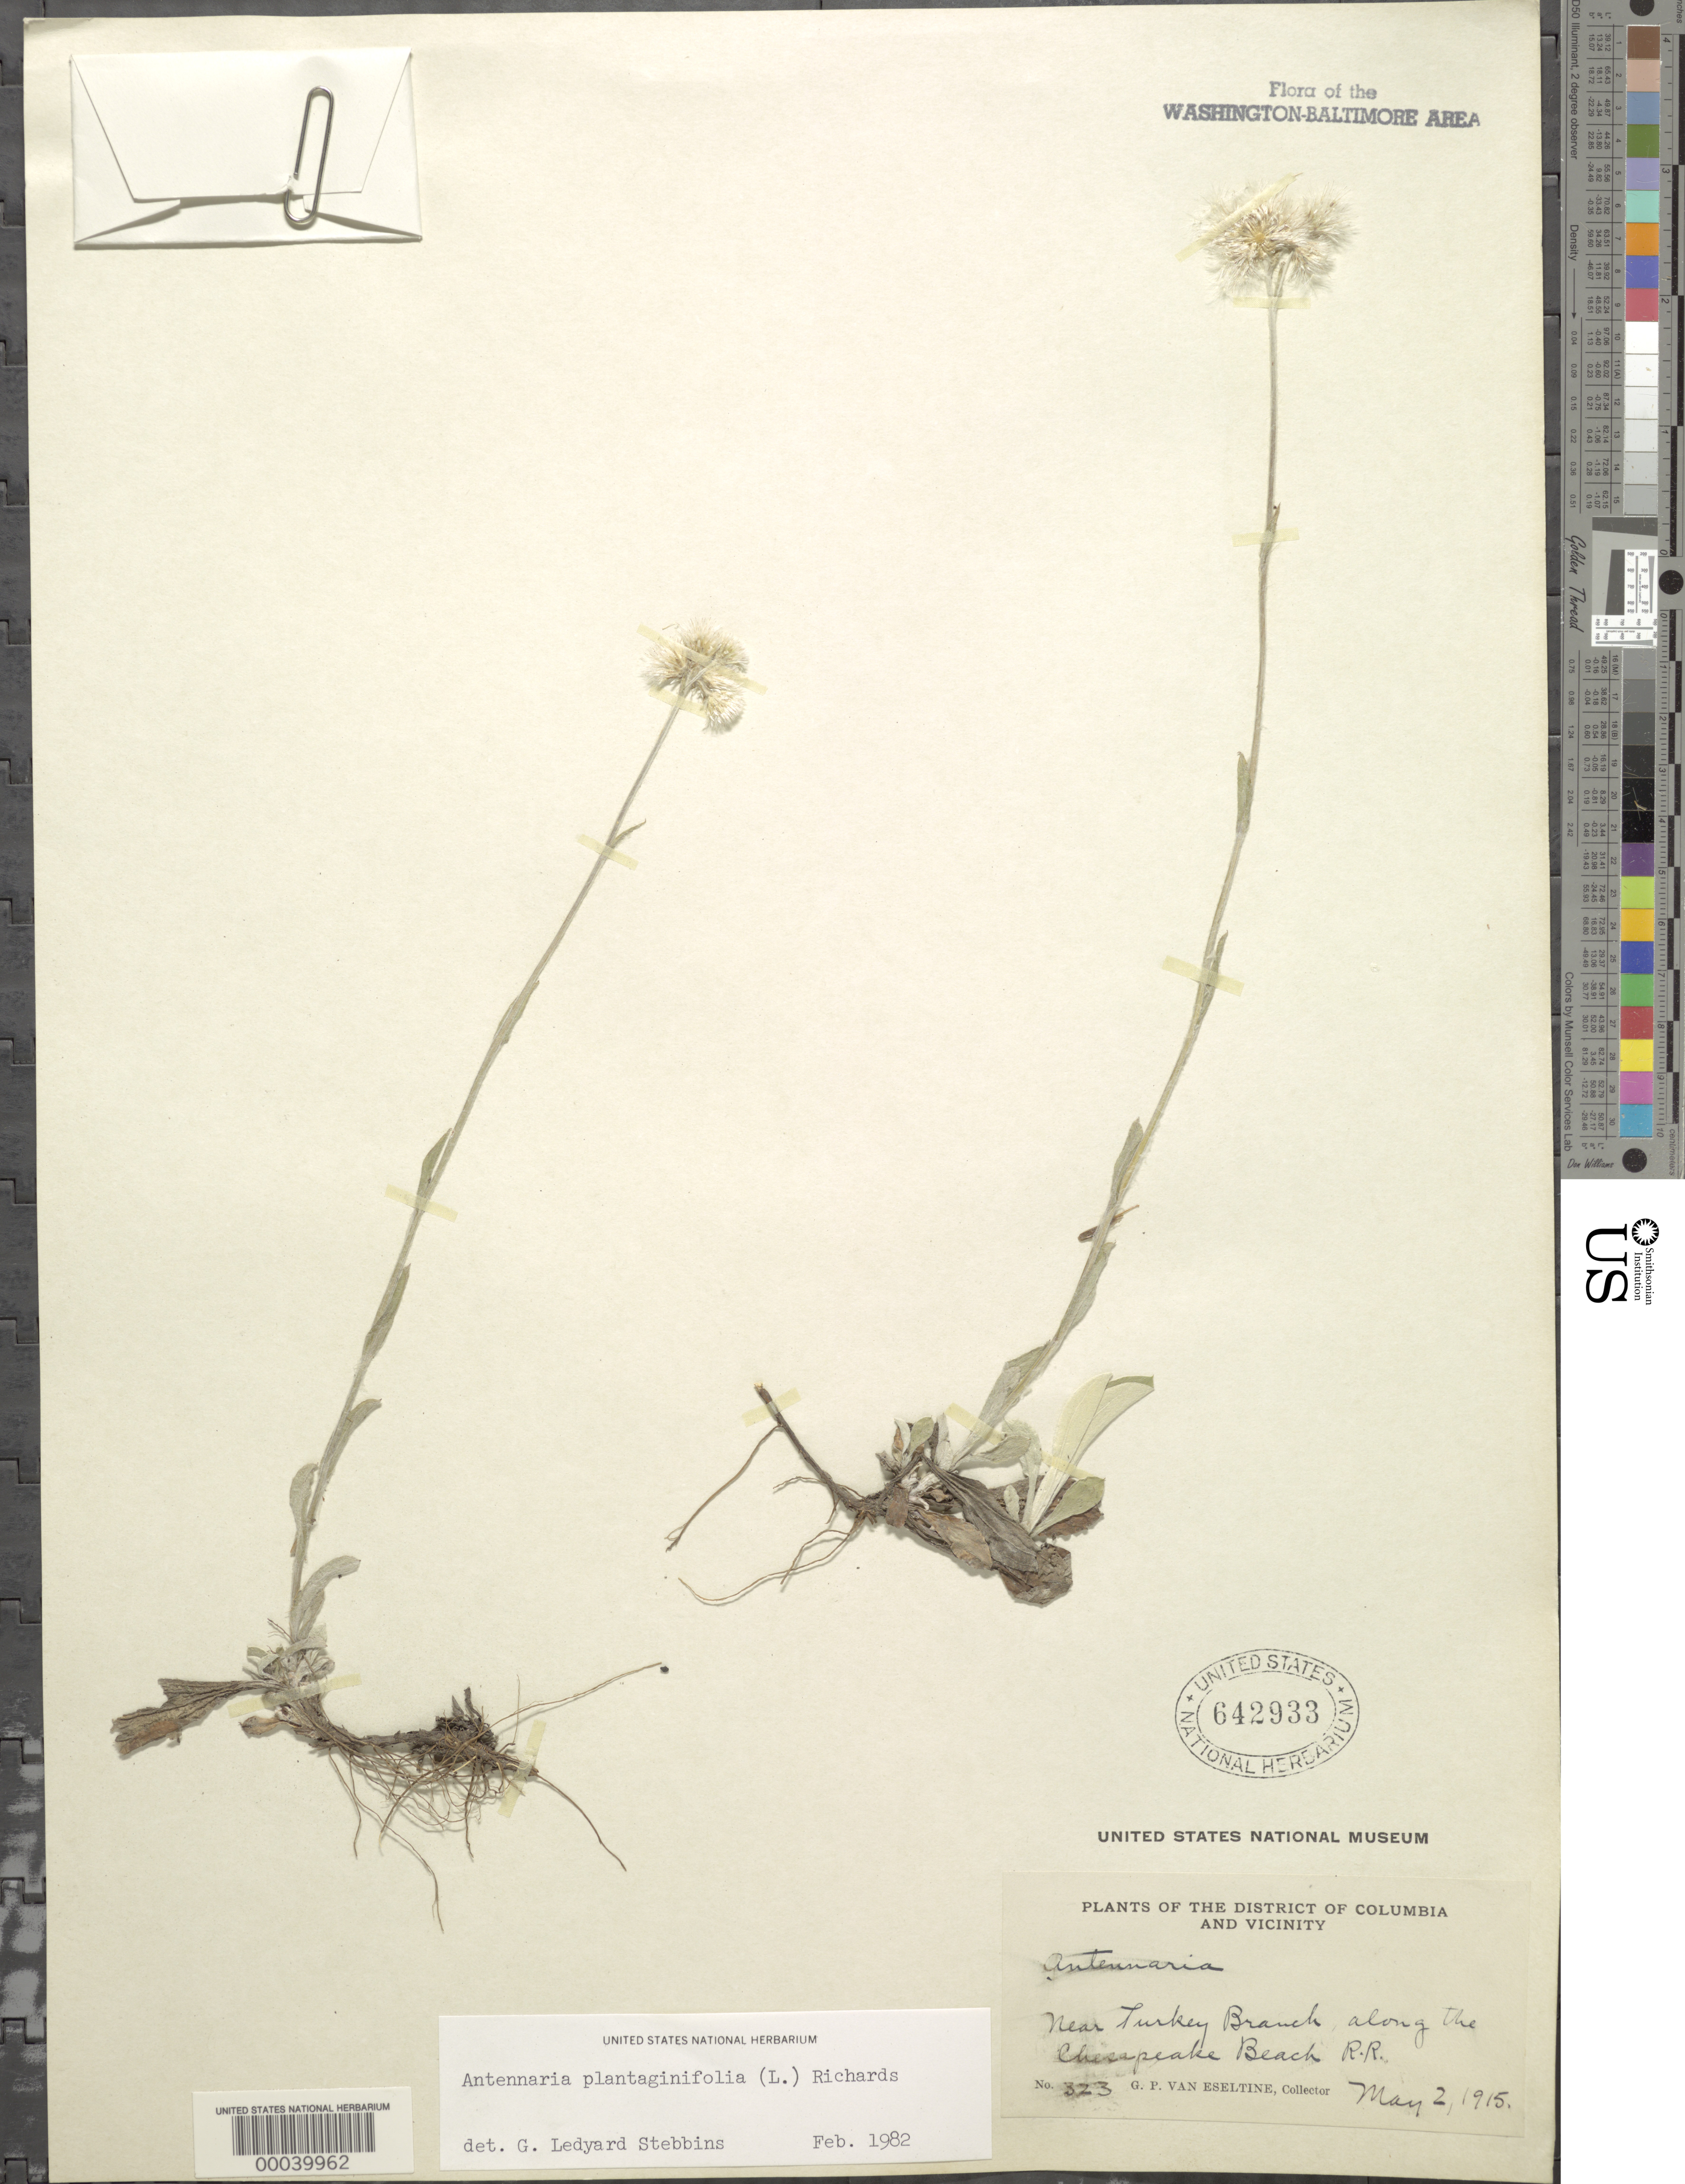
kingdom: Plantae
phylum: Tracheophyta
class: Magnoliopsida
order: Asterales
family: Asteraceae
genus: Antennaria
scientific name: Antennaria plantaginifolia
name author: (L.) Richardson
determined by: Stebbins, G. L.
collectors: G. P. Van Eseltine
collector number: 323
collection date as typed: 02 May 1915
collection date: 1915-05-02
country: United States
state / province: Maryland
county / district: Calvert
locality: Chesapeake Beach Railroad near Turkey Branch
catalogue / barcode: US 642933